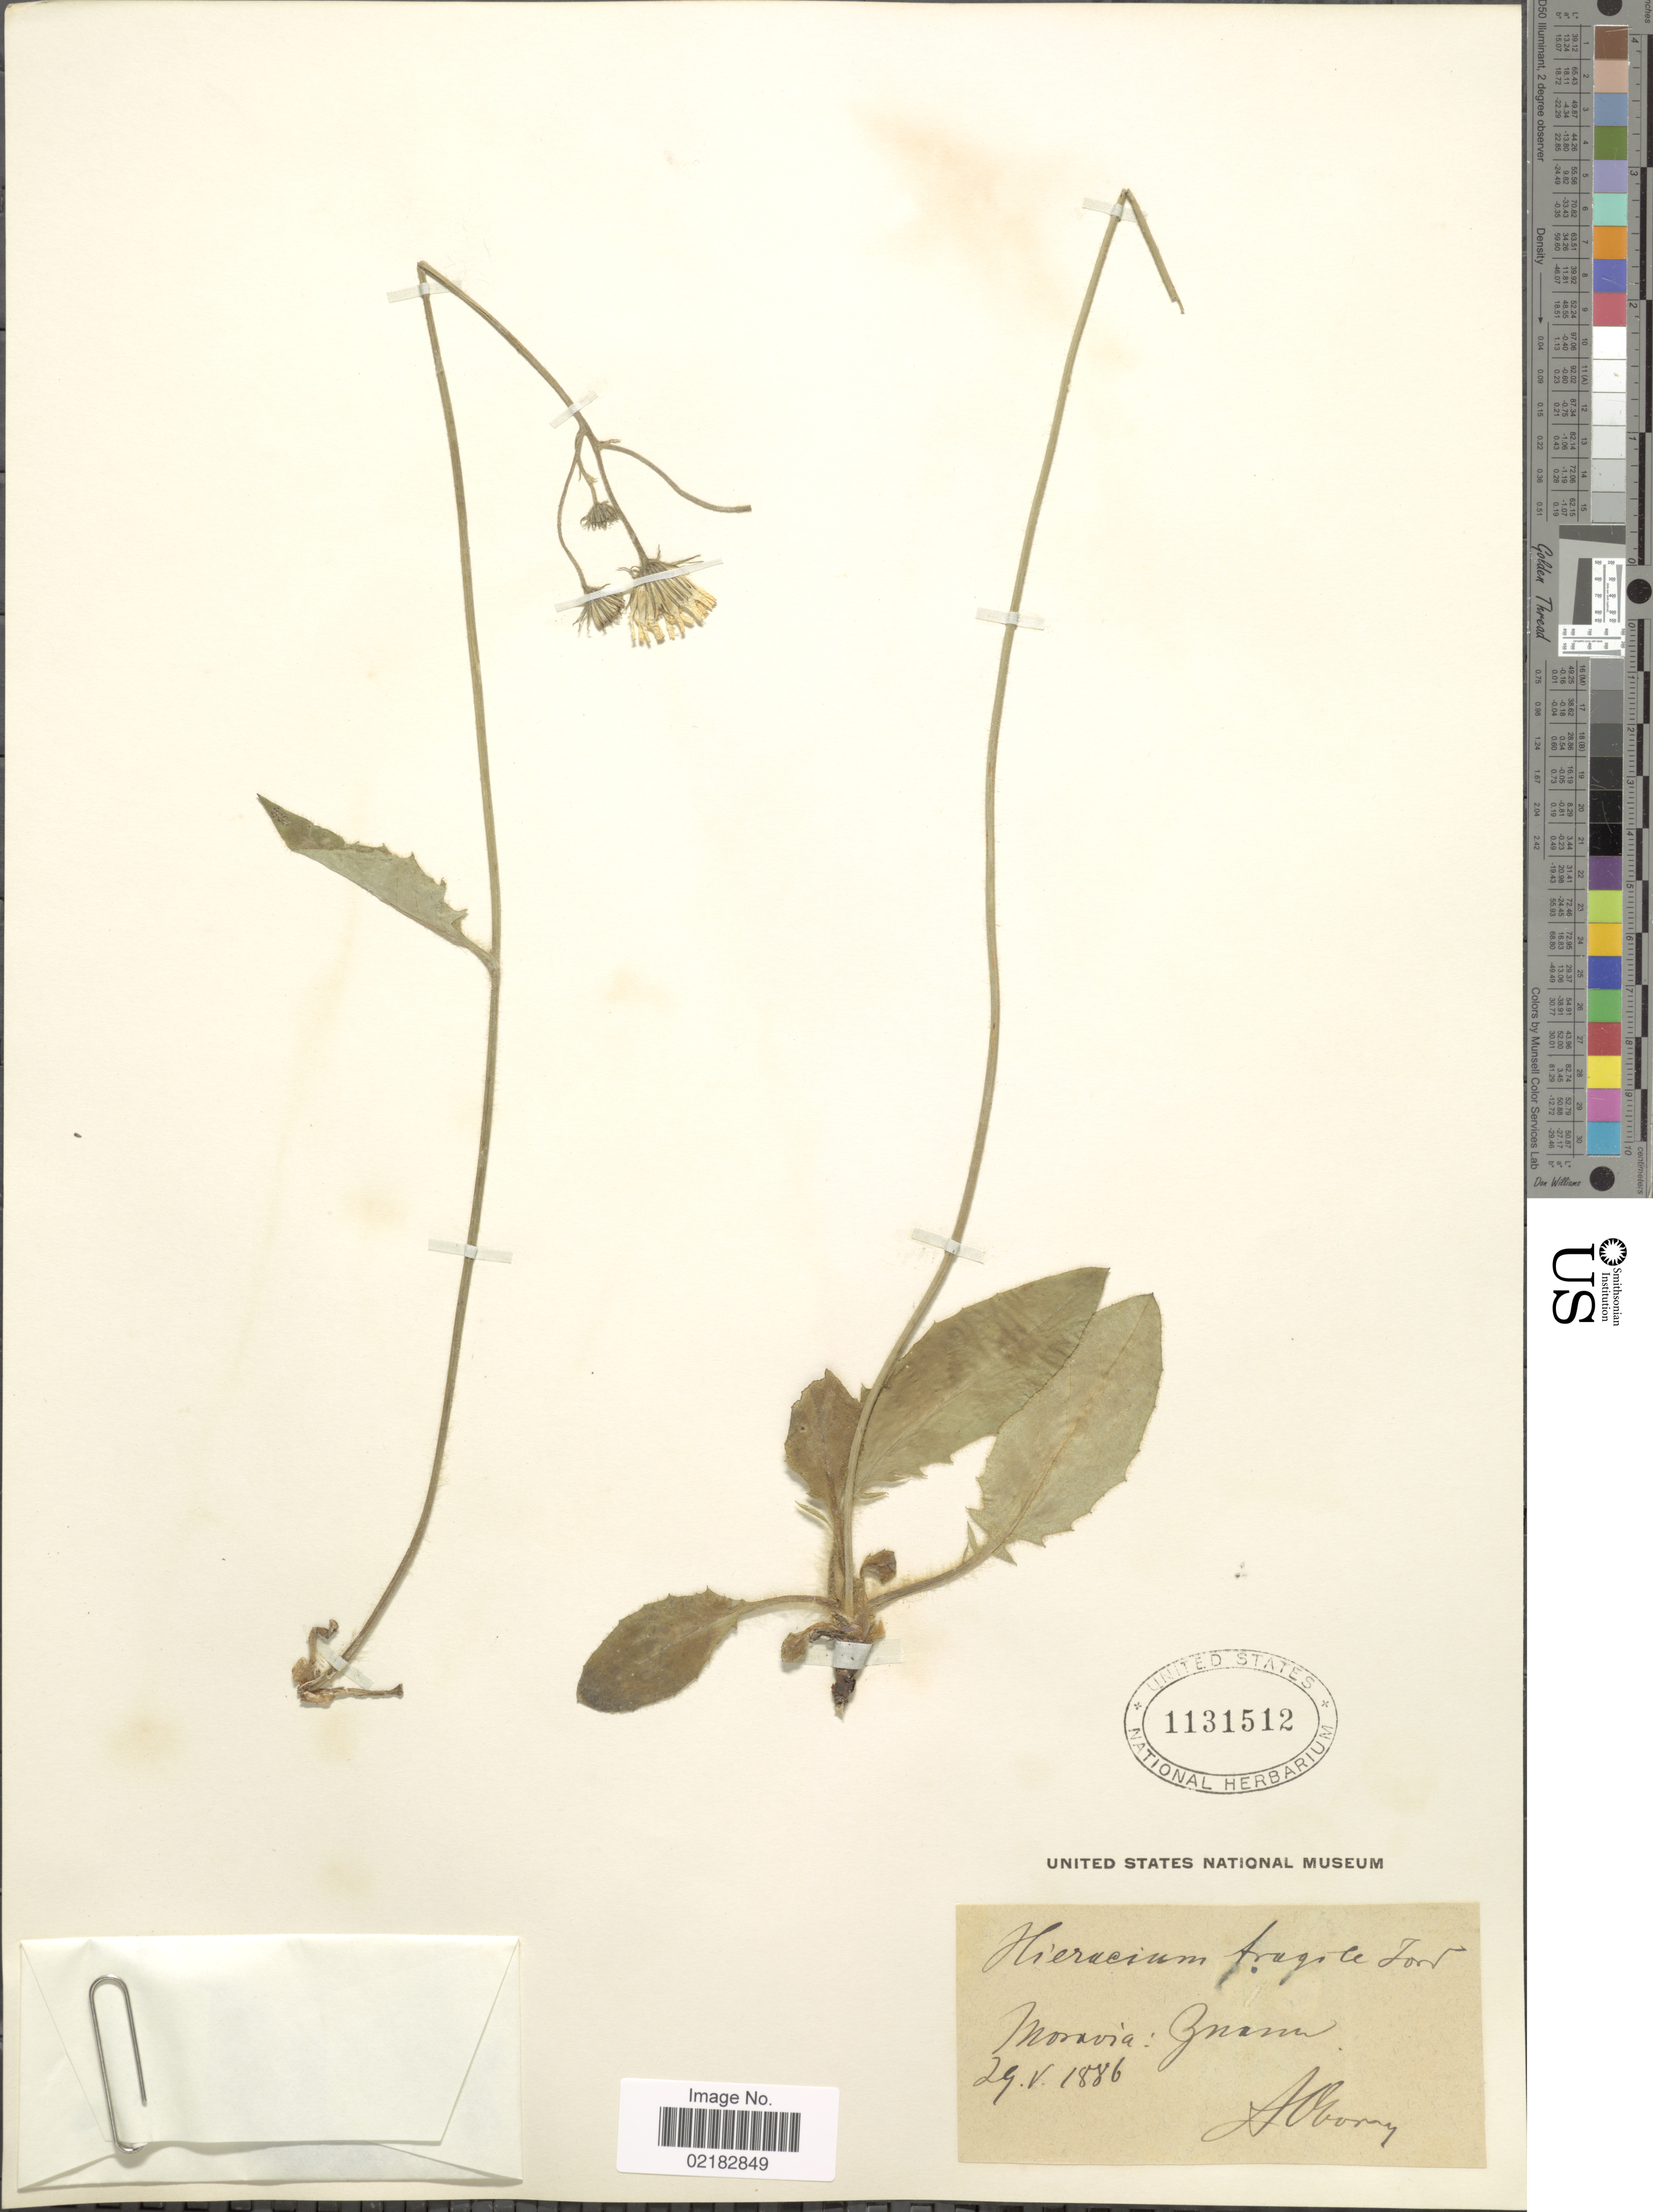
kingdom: Plantae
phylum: Tracheophyta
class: Magnoliopsida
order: Asterales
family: Asteraceae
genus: Hieracium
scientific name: Hieracium glaucinum subsp. fragile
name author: (Jord.) O. Bolòs & Vigo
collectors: A. Oborny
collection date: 1886-05-29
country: Czechia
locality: Moravia, Znim [interpreted]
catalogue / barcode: US 1131512